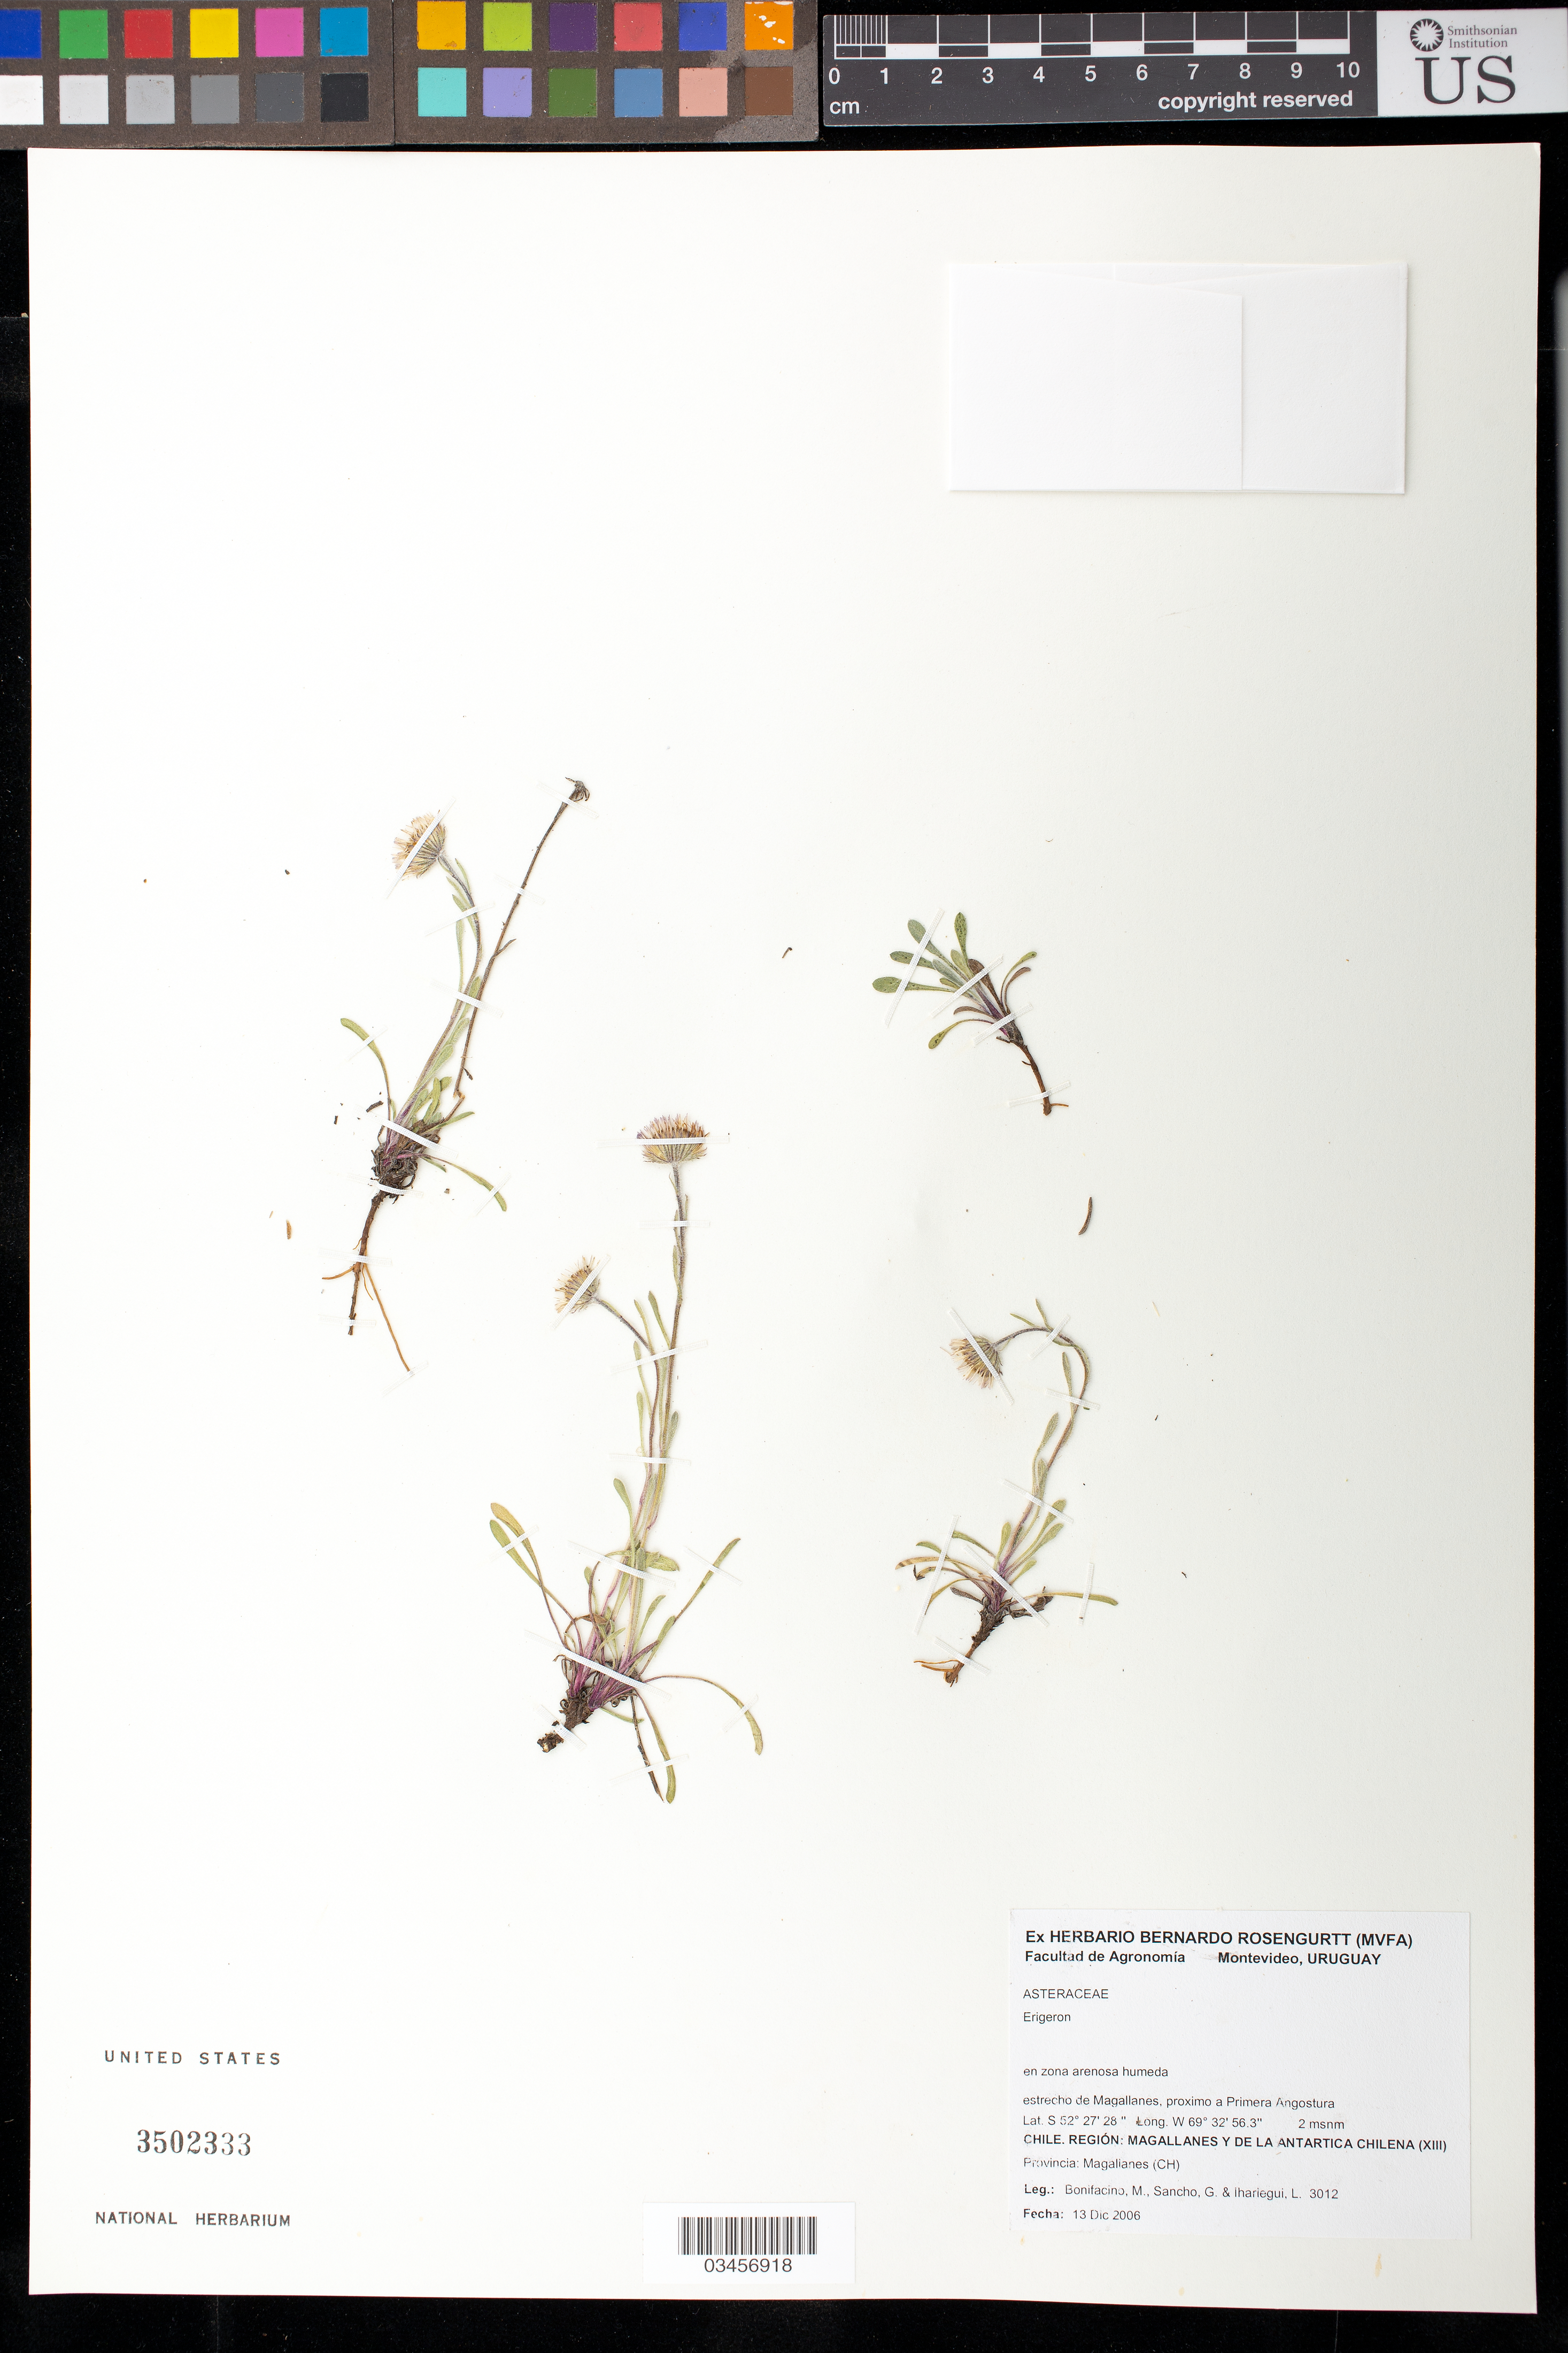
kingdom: Plantae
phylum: Tracheophyta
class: Magnoliopsida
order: Asterales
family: Asteraceae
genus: Erigeron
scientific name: Erigeron sp.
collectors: M. Bonifacino, G. Sancho & L. Iharlegui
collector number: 3012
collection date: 2006-12-13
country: Chile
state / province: Magallanes y de la Antártica Chilena (XII)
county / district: Magallanes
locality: Estrecho de Magallanes, proximo a Primera Angostura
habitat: En zona arenosa humeda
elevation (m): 2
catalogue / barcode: US 3502333